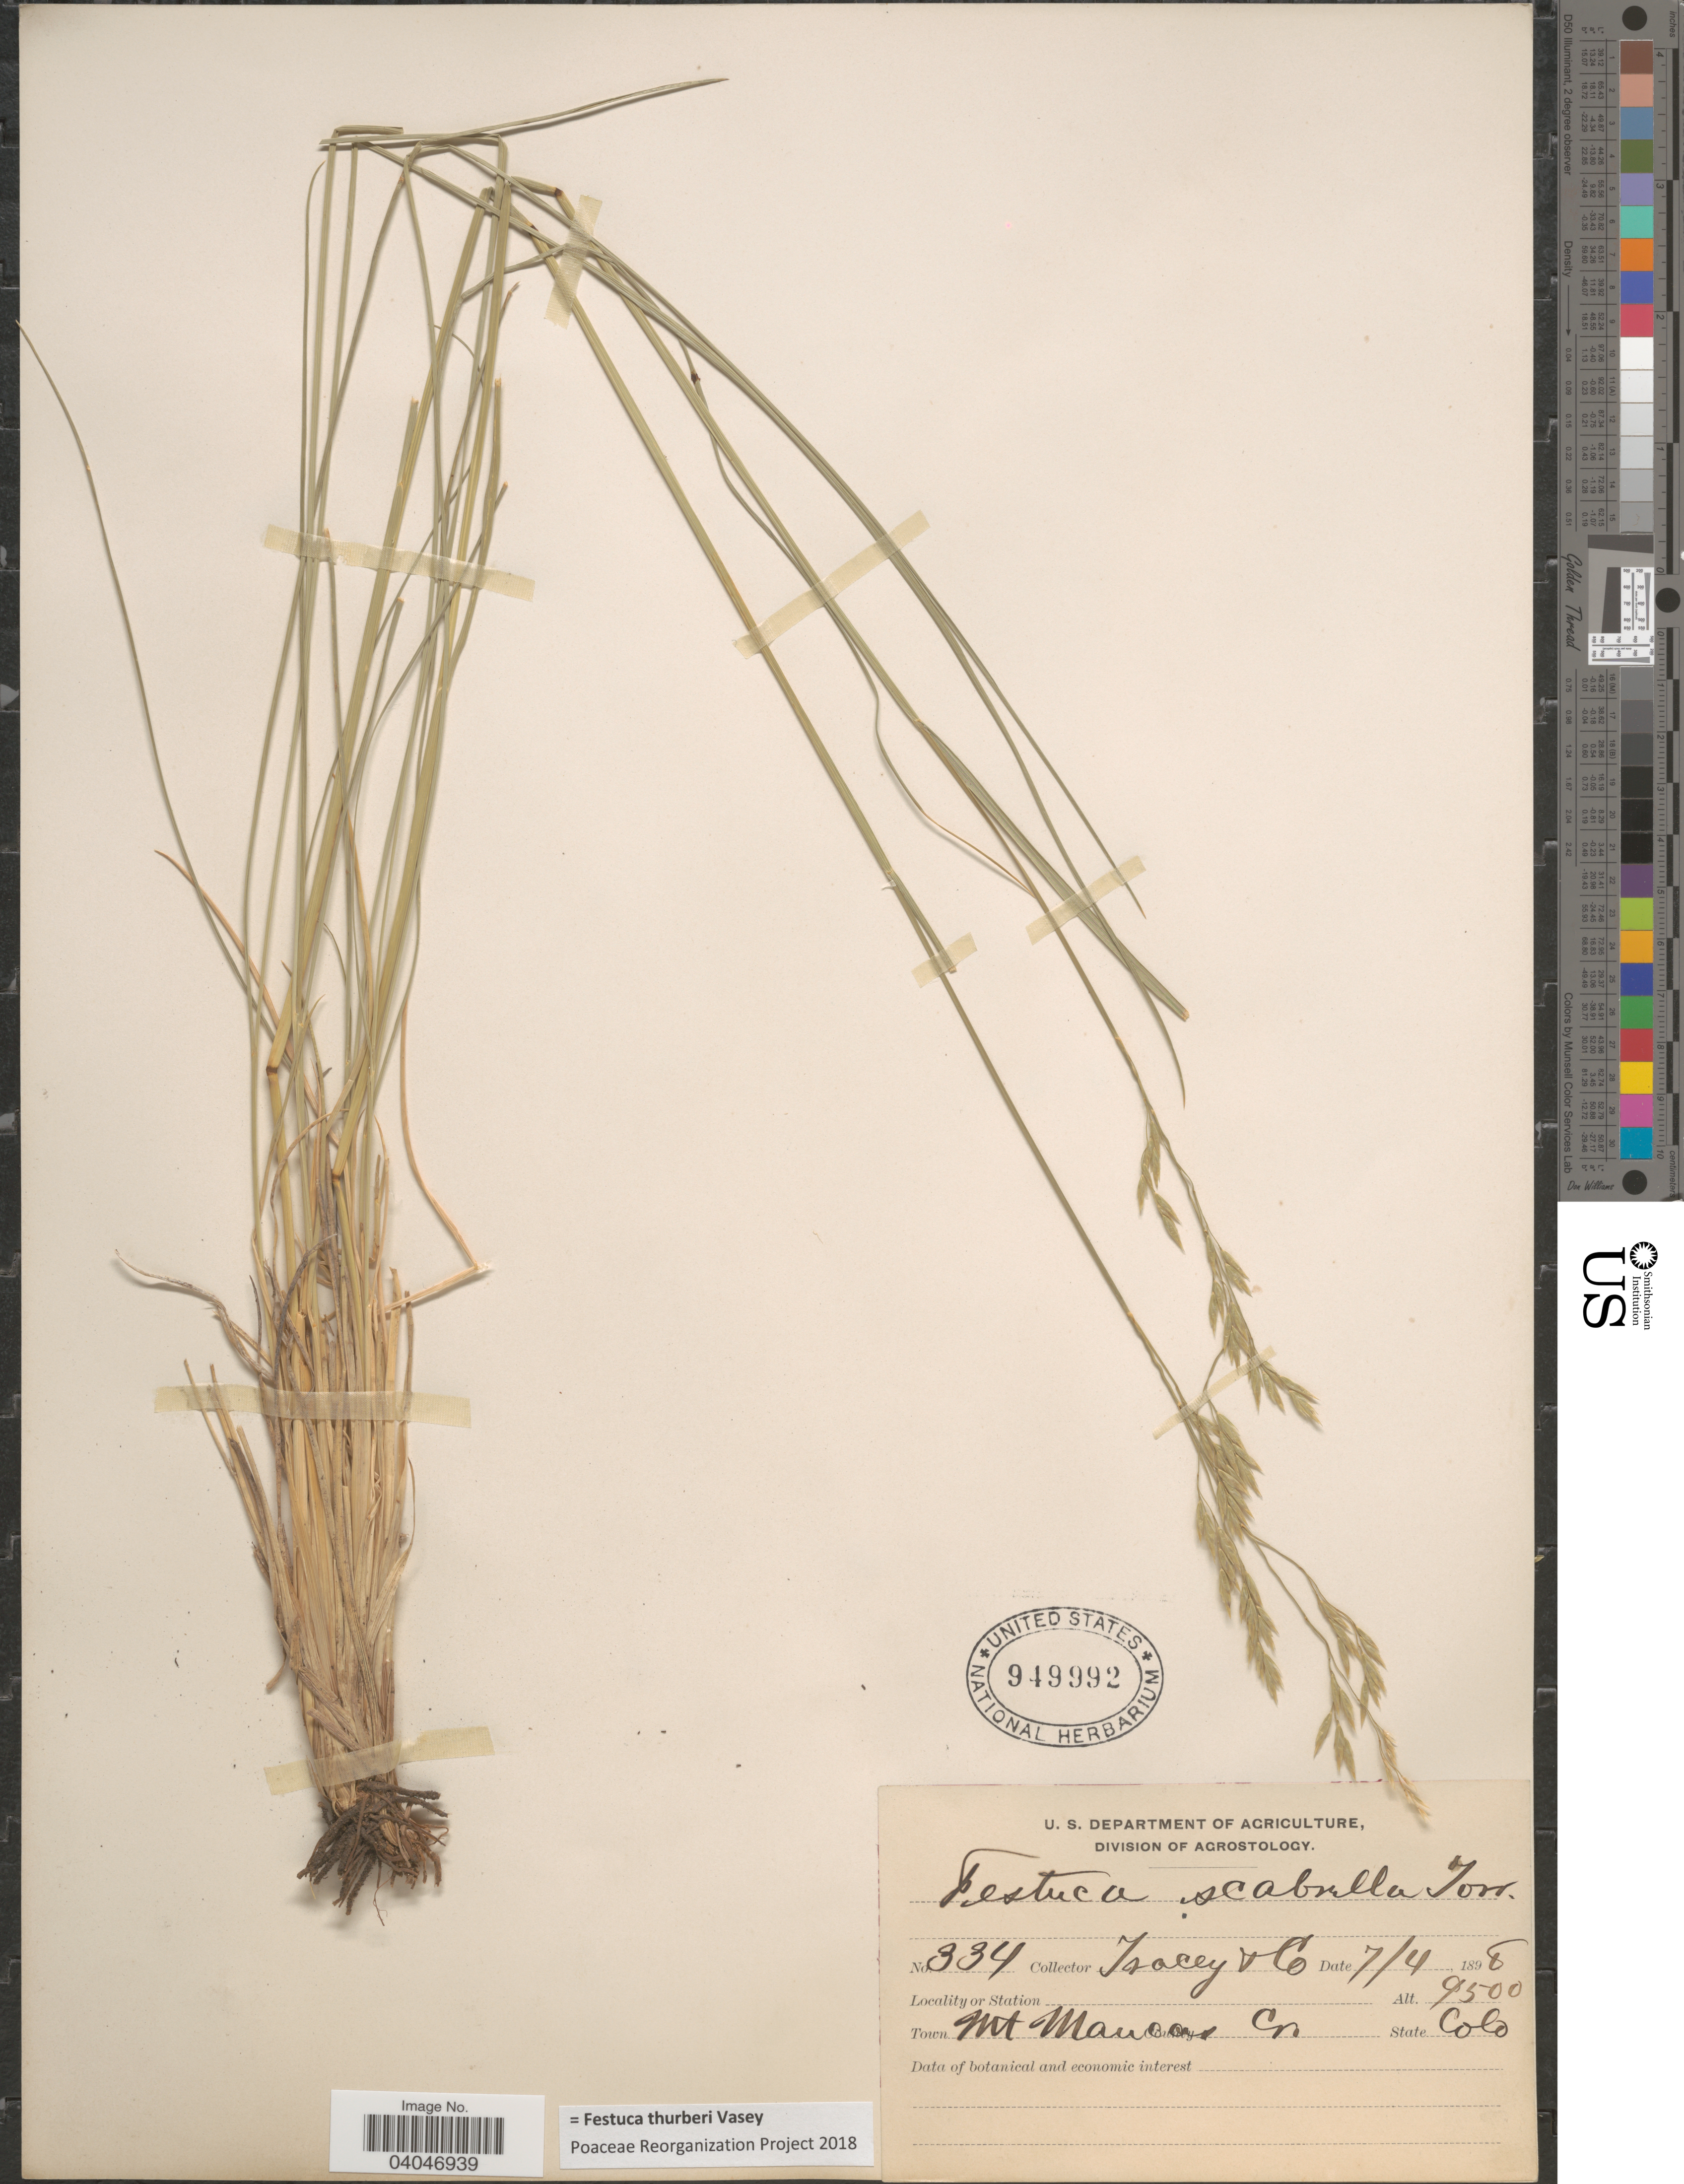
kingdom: Plantae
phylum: Tracheophyta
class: Liliopsida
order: Poales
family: Poaceae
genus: Festuca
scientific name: Festuca thurberi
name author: Vasey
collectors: Tracey & et al.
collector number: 334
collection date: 1898-07-04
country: United States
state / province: Colorado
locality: Town Mt Mancas Cr.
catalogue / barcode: US 949992